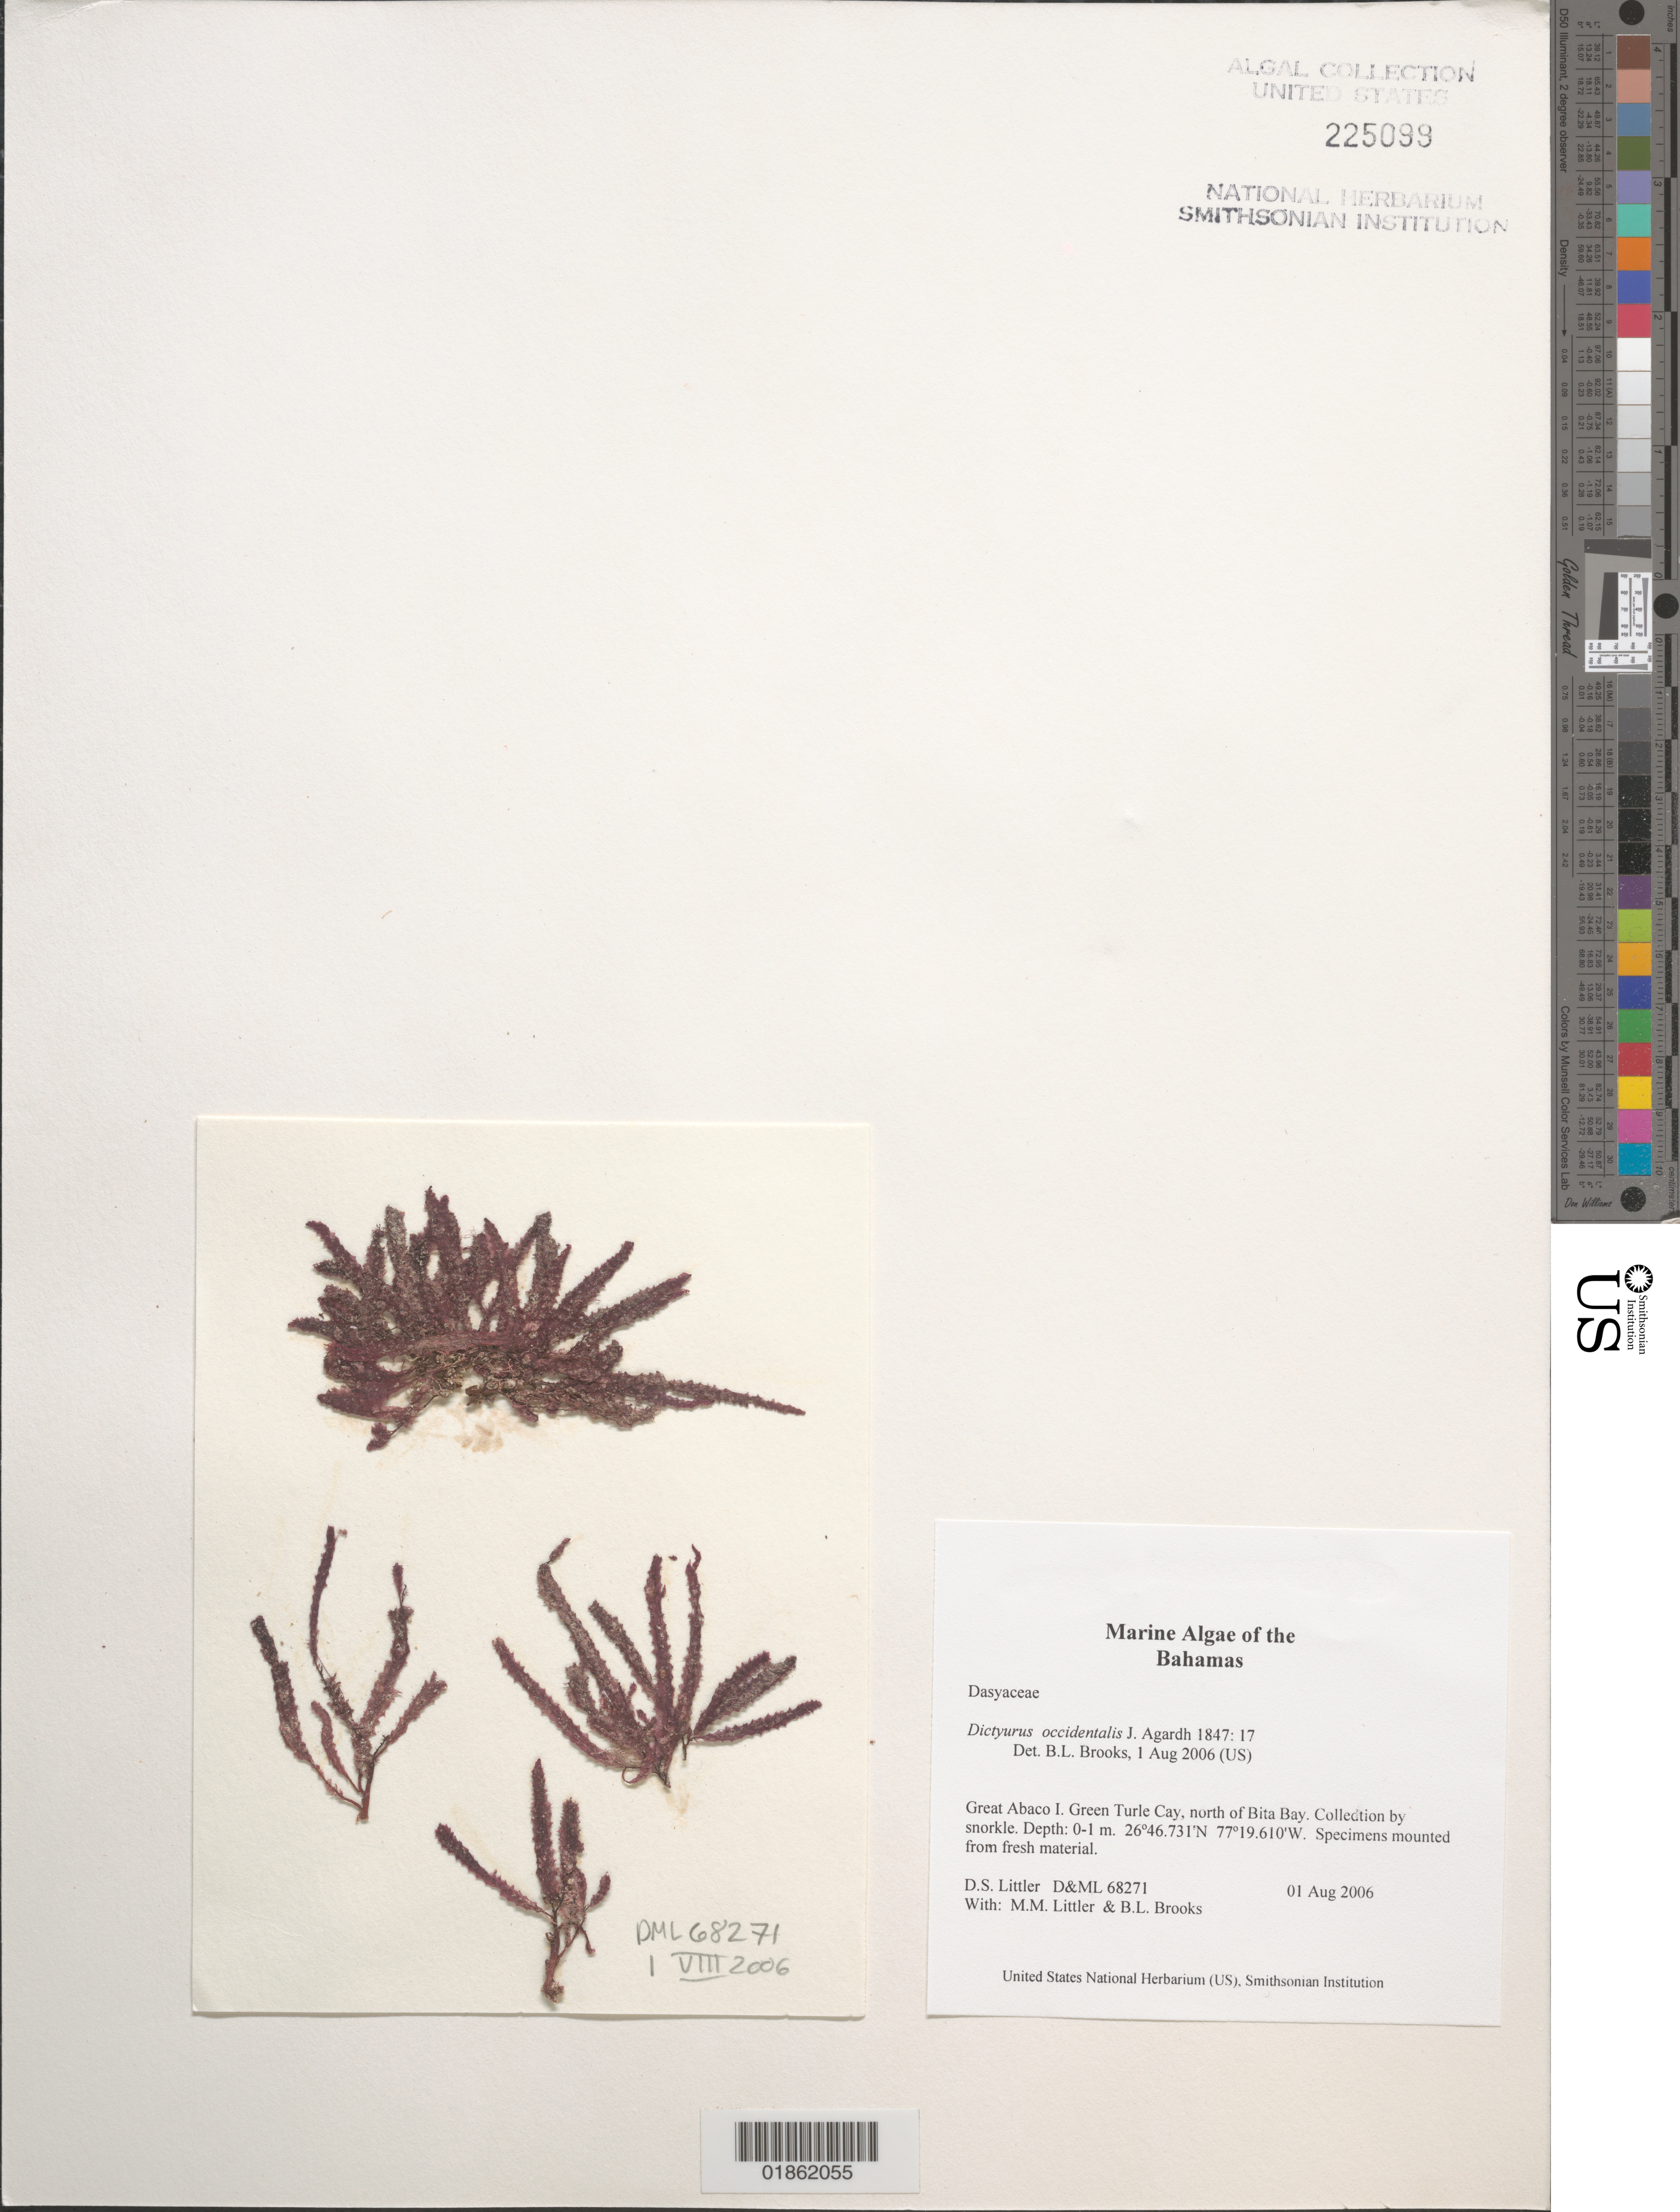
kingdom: Plantae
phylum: Rhodophyta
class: Florideophyceae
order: Ceramiales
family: Dasyaceae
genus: Dictyurus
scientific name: Dictyurus occidentalis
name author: J. Agardh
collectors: D. S. Littler, M. M. Littler & B. Lapointe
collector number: D&ML 68271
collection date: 2006-07-31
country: Bahamas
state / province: Hope Town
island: Green Turtle Cay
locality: Abacos. Green Turtle Cay. Rocks N of Bita Bay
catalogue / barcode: US 225099